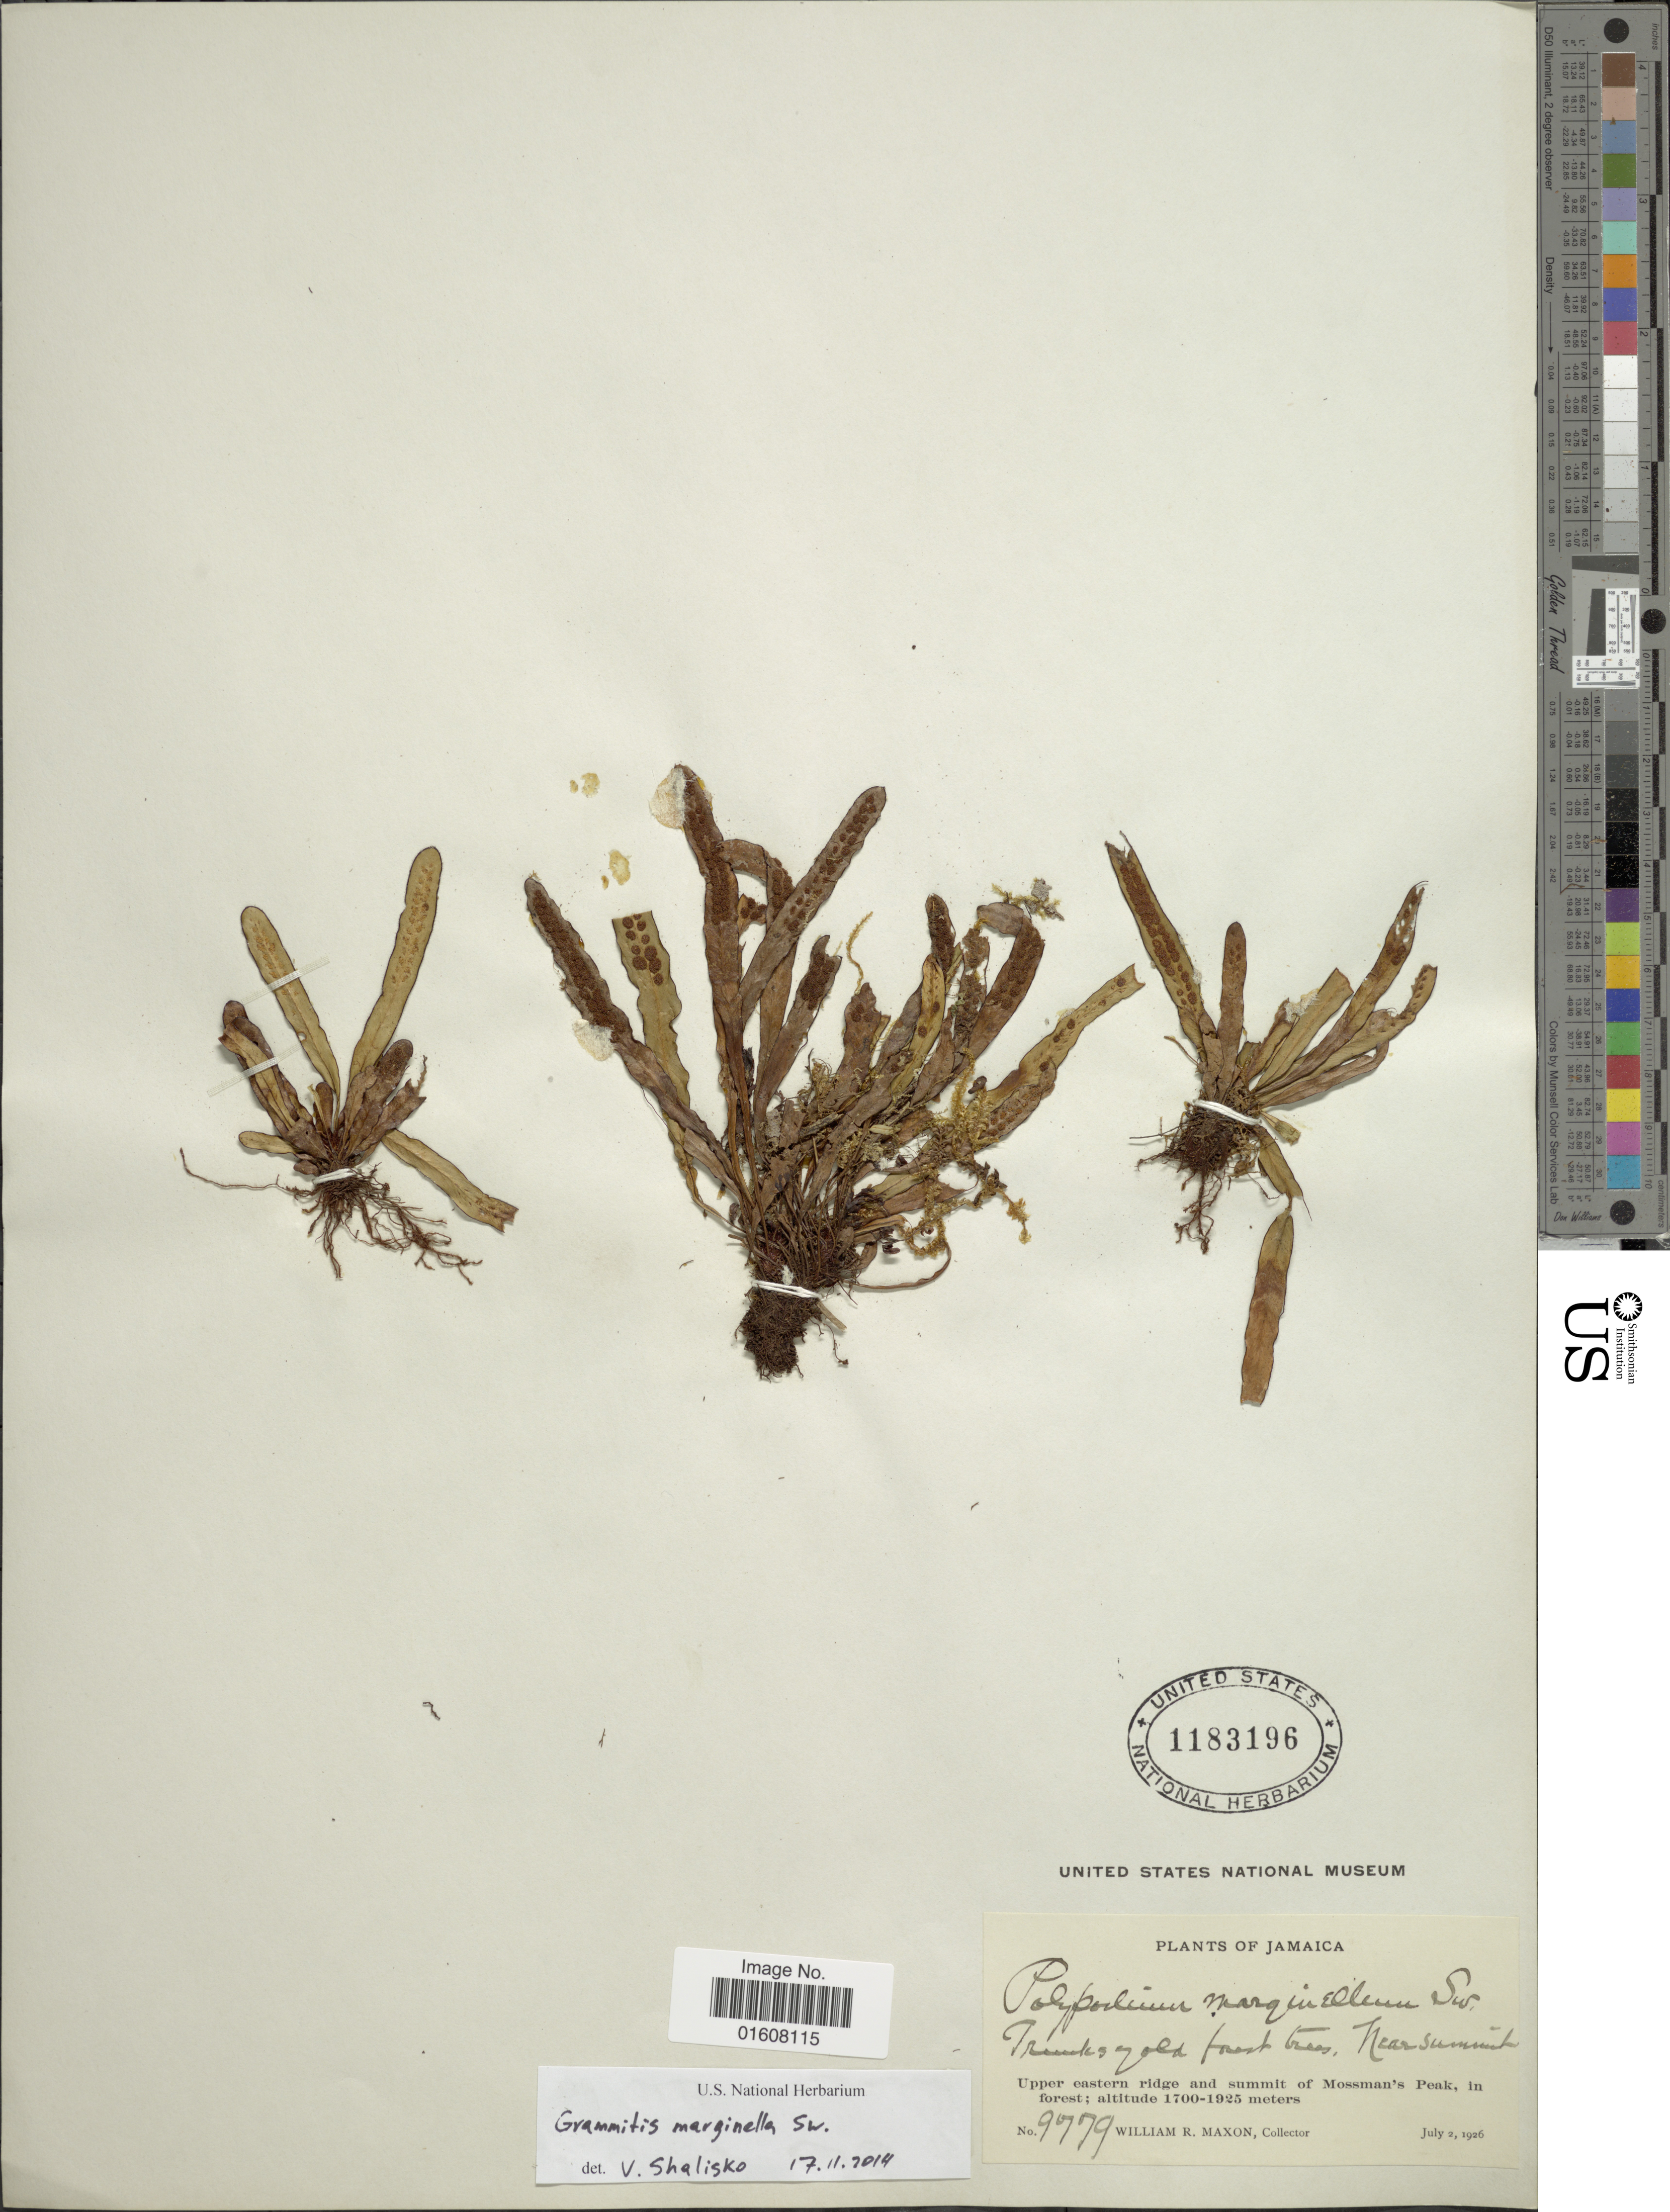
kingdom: Plantae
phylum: Tracheophyta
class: Polypodiopsida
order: Polypodiales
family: Polypodiaceae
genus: Grammitis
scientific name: Grammitis marginella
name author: (Sw.) Sw.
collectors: W. R. Maxon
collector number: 9779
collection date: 1926-07-02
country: Jamaica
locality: Upper eastern ridge and summit of Mossman's Peak, in forest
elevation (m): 1700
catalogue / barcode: US 1183196